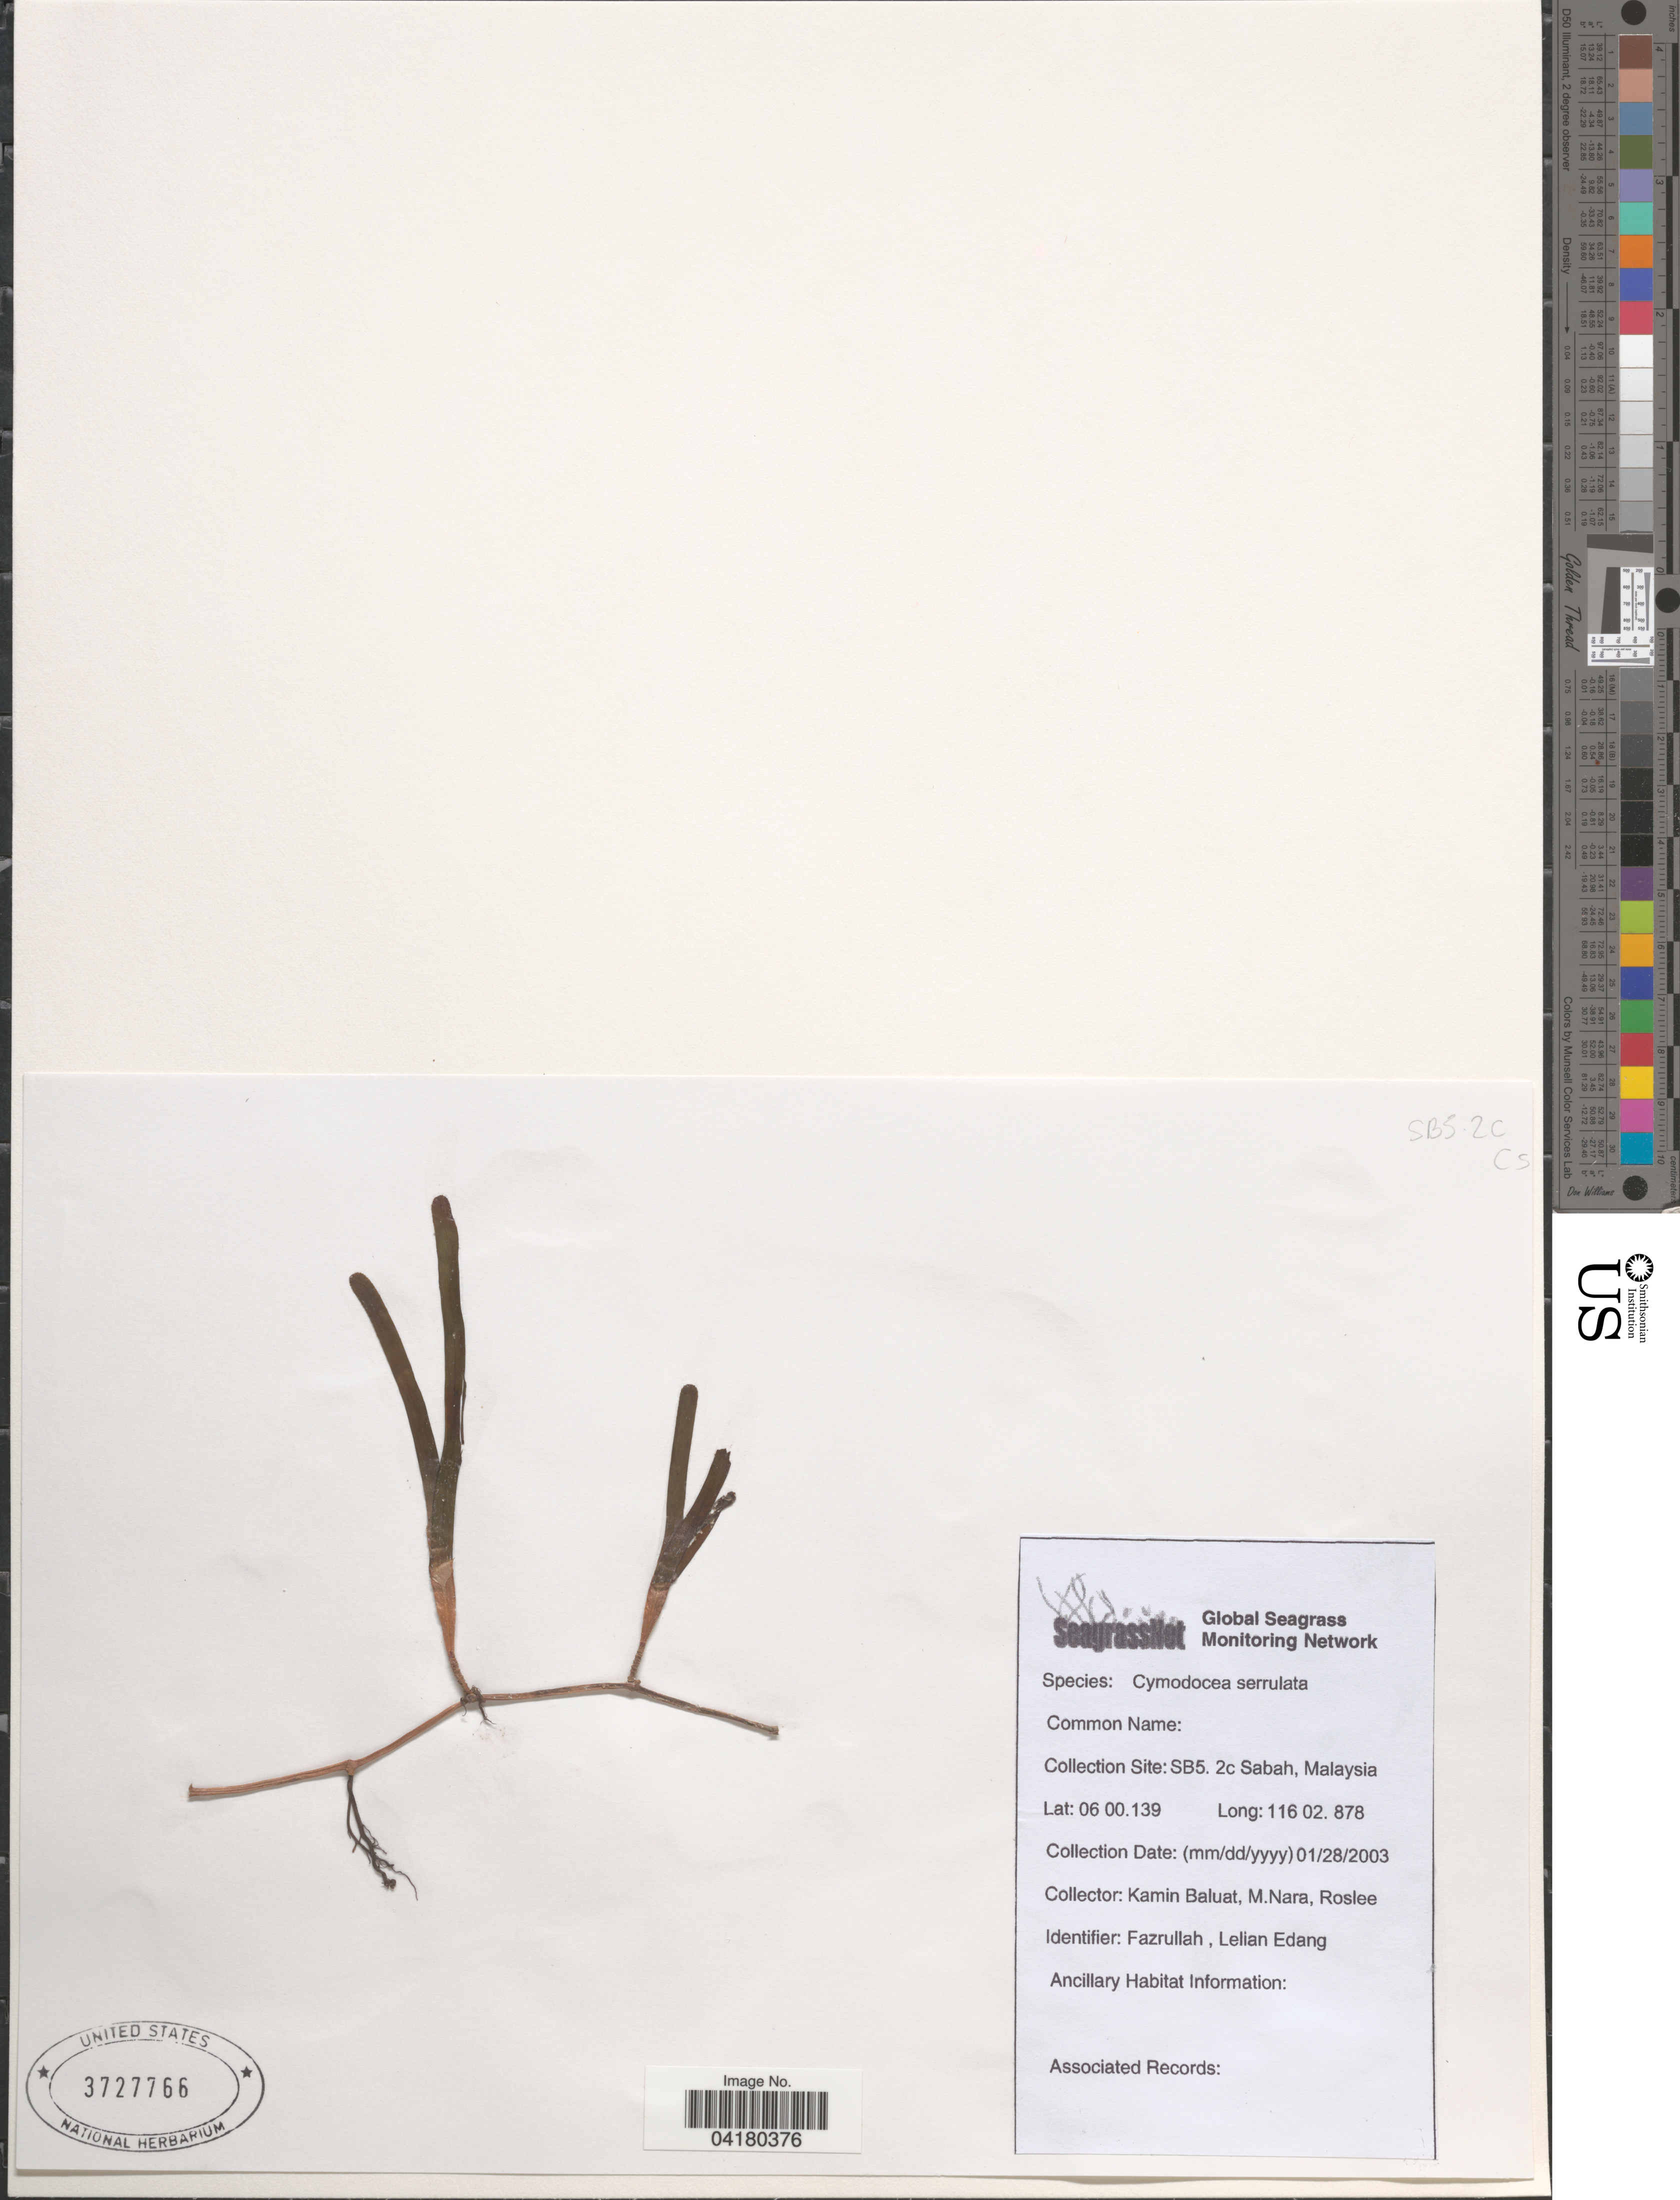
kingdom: Plantae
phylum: Tracheophyta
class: Liliopsida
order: Alismatales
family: Cymodoceaceae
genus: Cymodocea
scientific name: Cymodocea serrulata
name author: (R. Br.) Magnus & Ashers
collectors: K. Baluat, M. Nara & Roslee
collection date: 2003-01-28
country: Malaysia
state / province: Sabah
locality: SB5 .2c.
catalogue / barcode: US 3727766